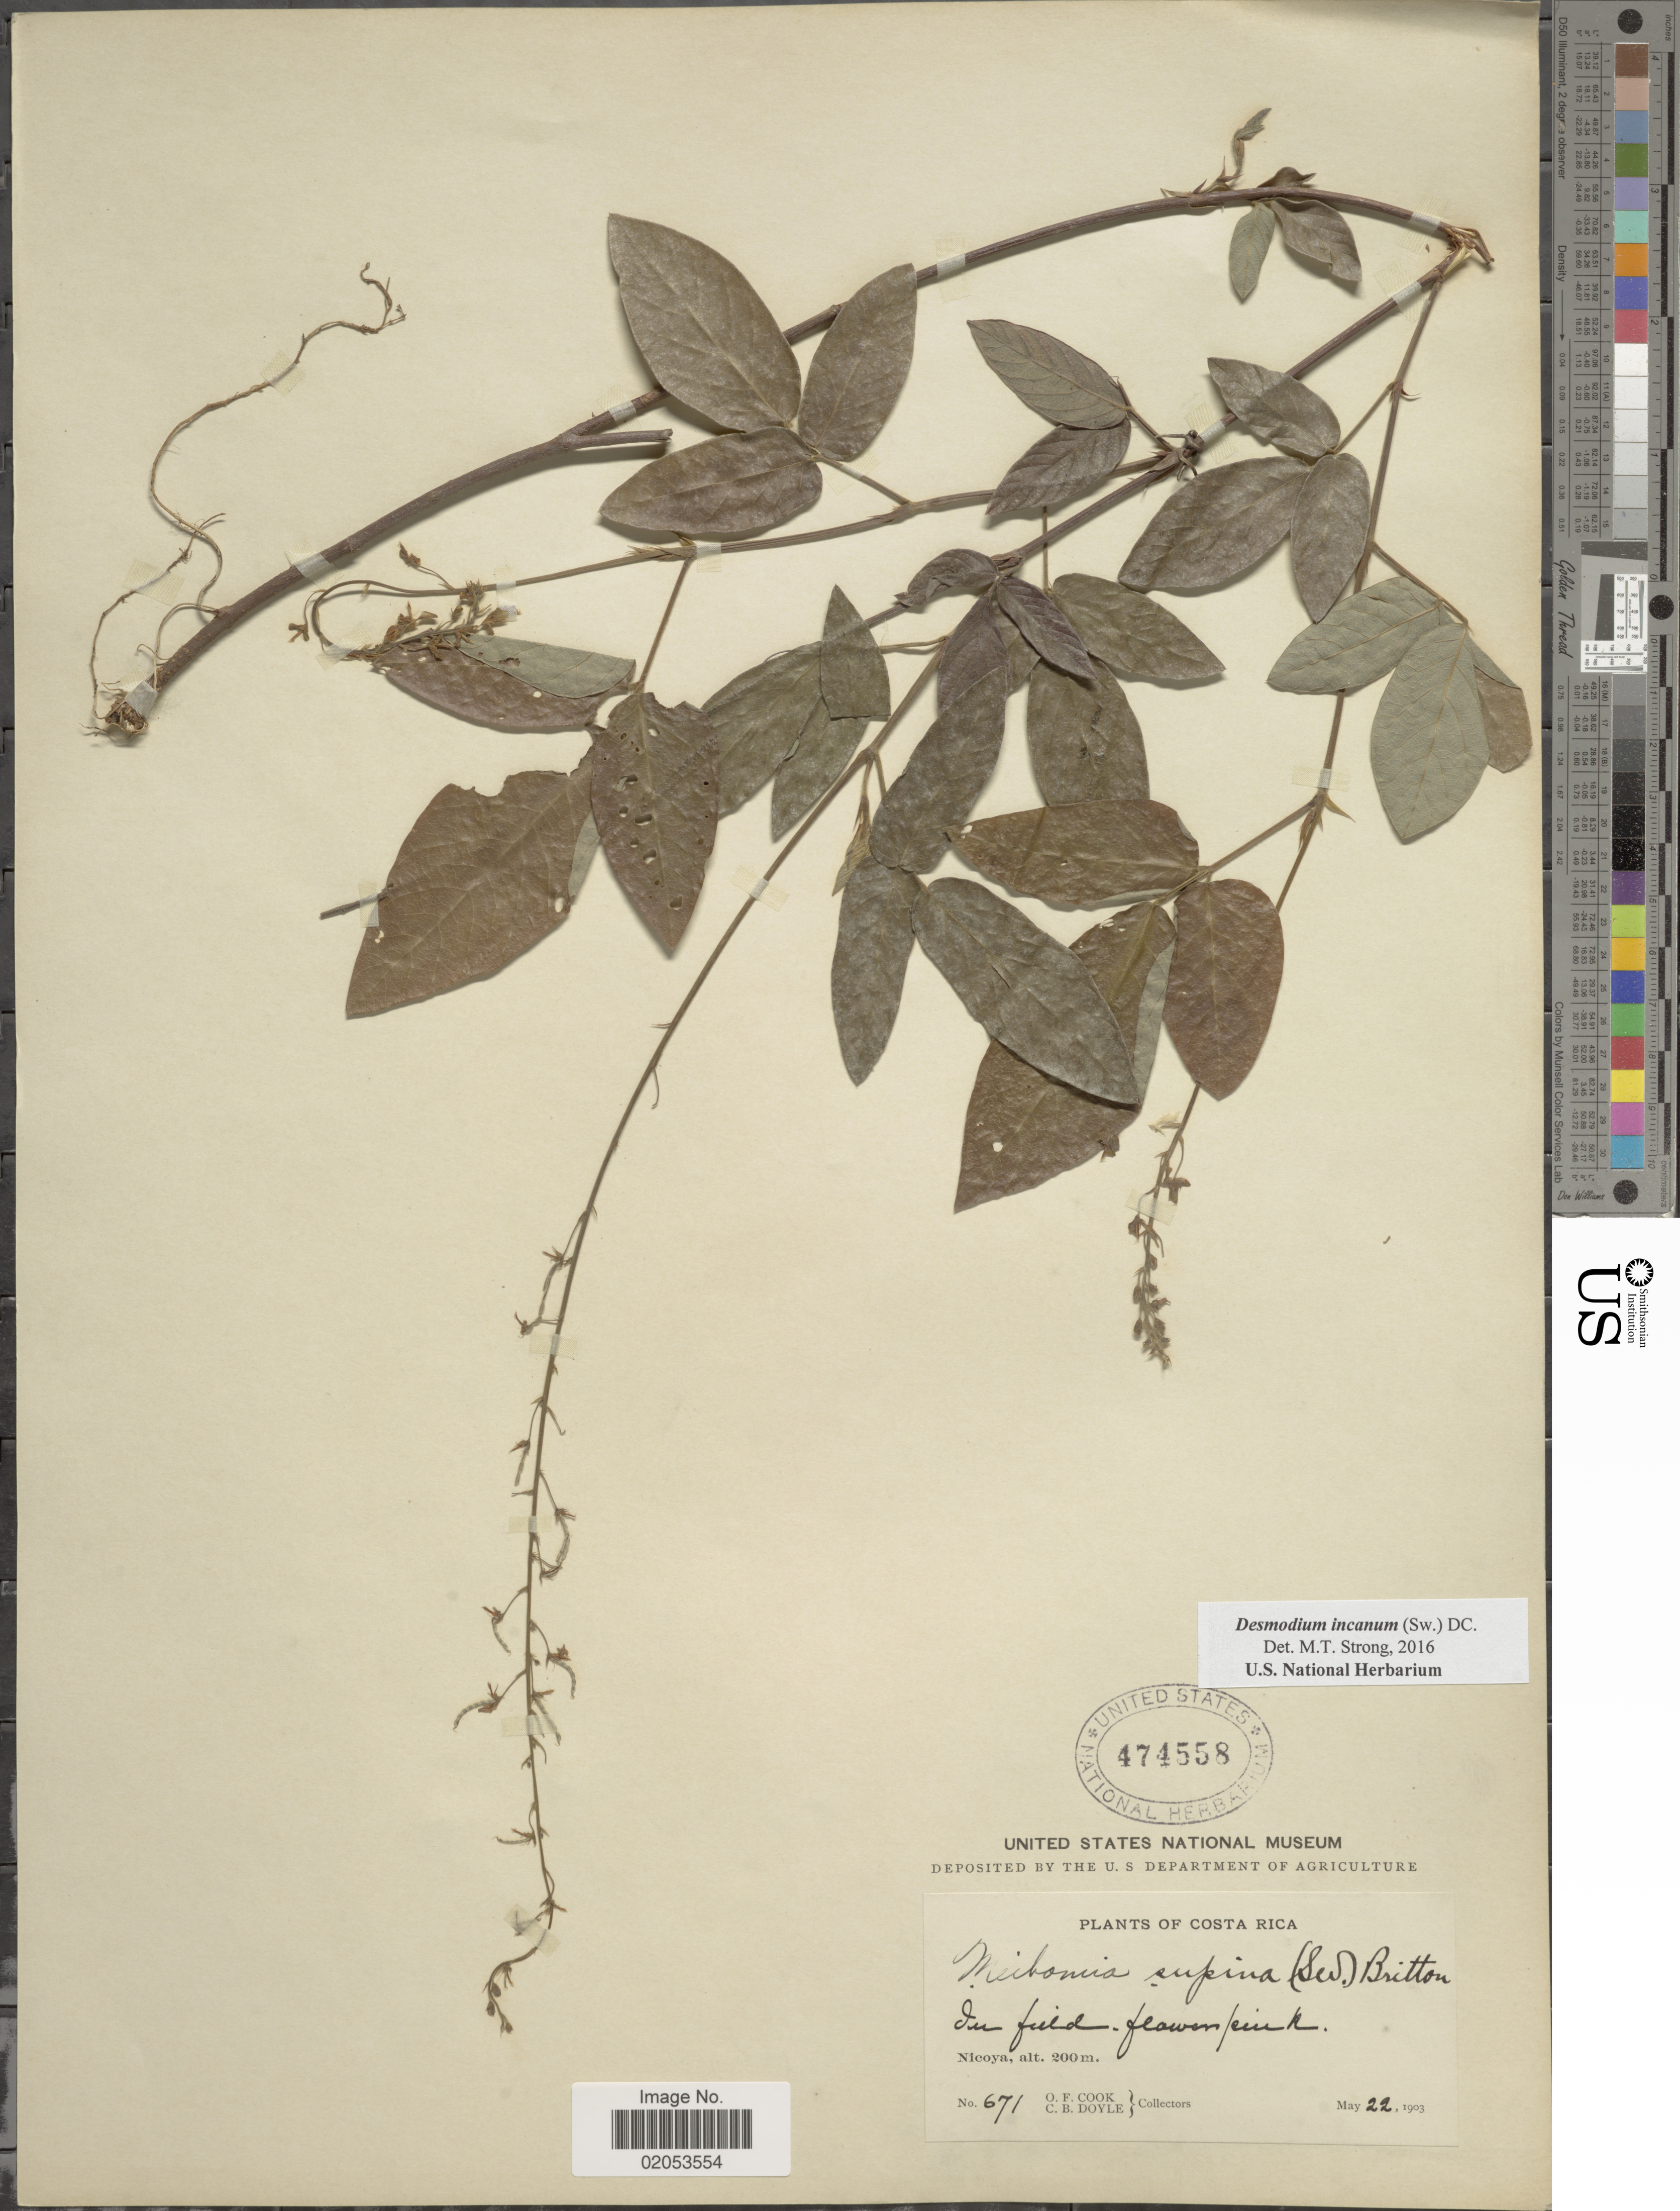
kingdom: Plantae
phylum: Tracheophyta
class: Magnoliopsida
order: Fabales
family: Fabaceae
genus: Desmodium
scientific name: Desmodium incanum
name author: (Sw.) DC.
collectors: O. F. Cook & C. Doyle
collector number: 671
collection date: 1903-05-22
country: Costa Rica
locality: In field, Nicoya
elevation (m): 200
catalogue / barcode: US 474558